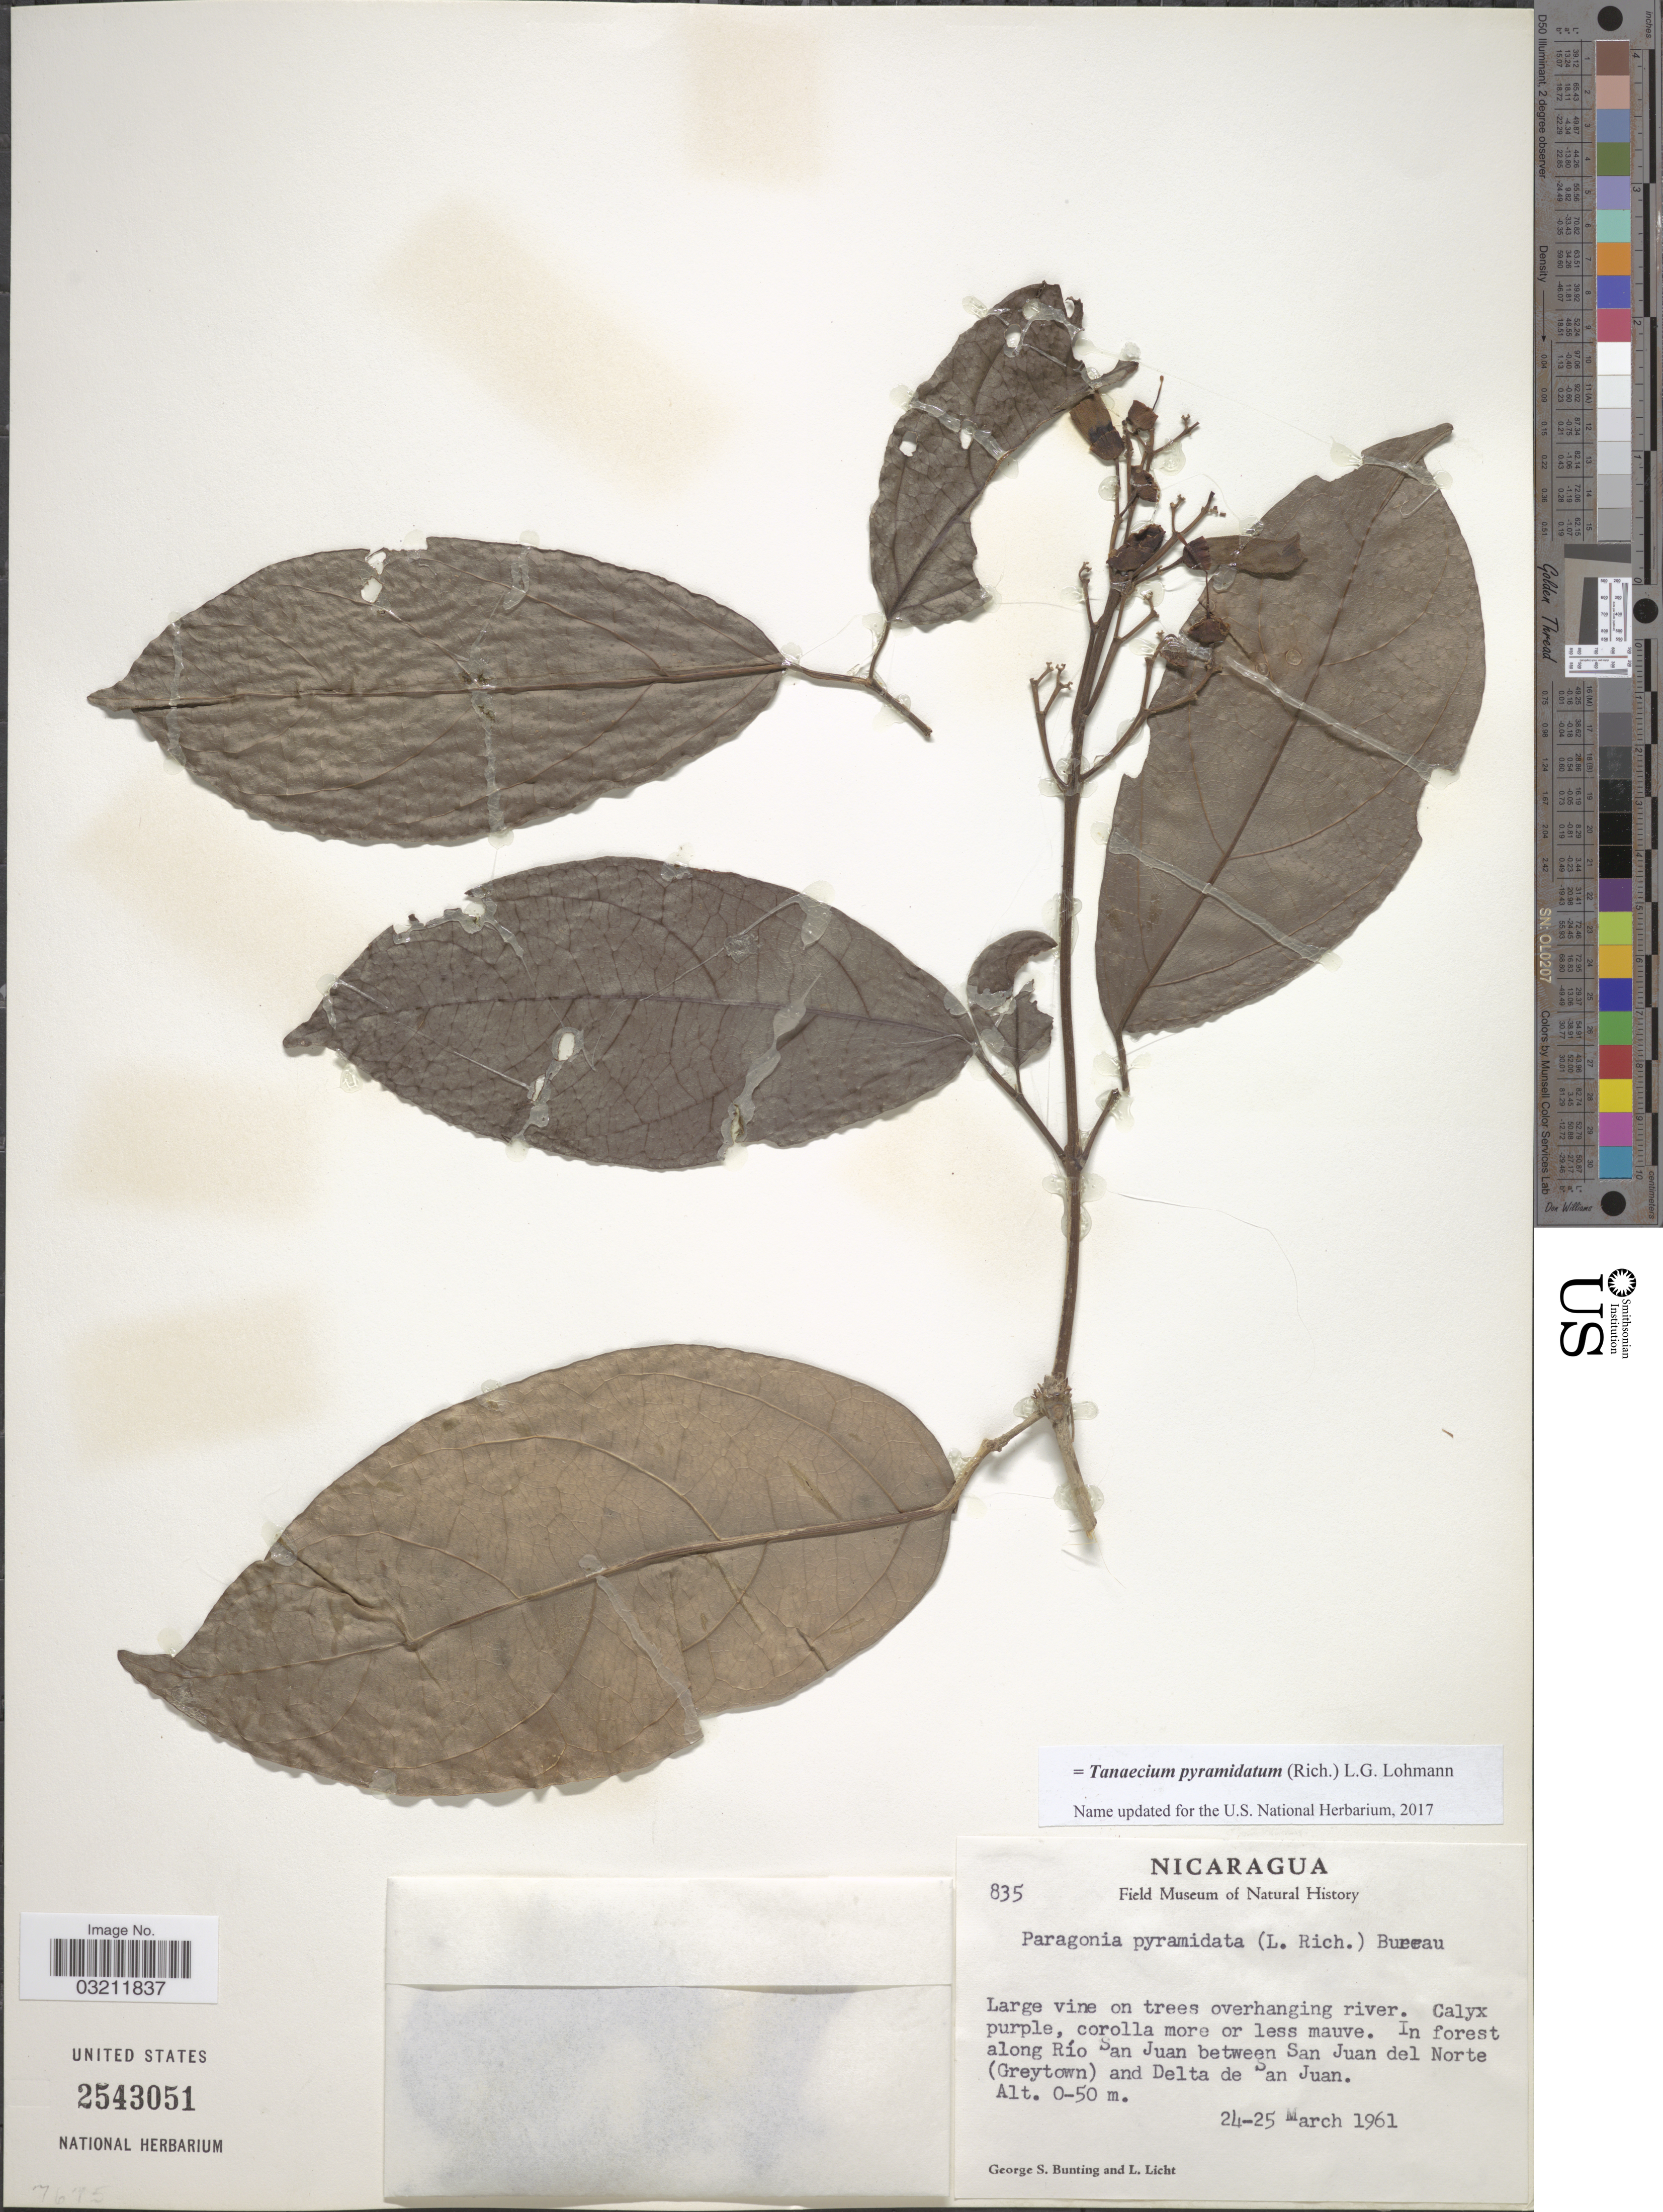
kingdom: Plantae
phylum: Tracheophyta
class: Magnoliopsida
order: Lamiales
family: Bignoniaceae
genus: Tanaecium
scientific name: Tanaecium pyramidatum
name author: (Rich.) L.G. Lohmann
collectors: G. S. Bunting & L. Licht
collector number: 835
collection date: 1961-03-24/1961-03-25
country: Nicaragua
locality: In forest along Río San Juan between San Juan del Norte (Greytown) and Delta de San Juan.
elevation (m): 0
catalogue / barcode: US 2543051